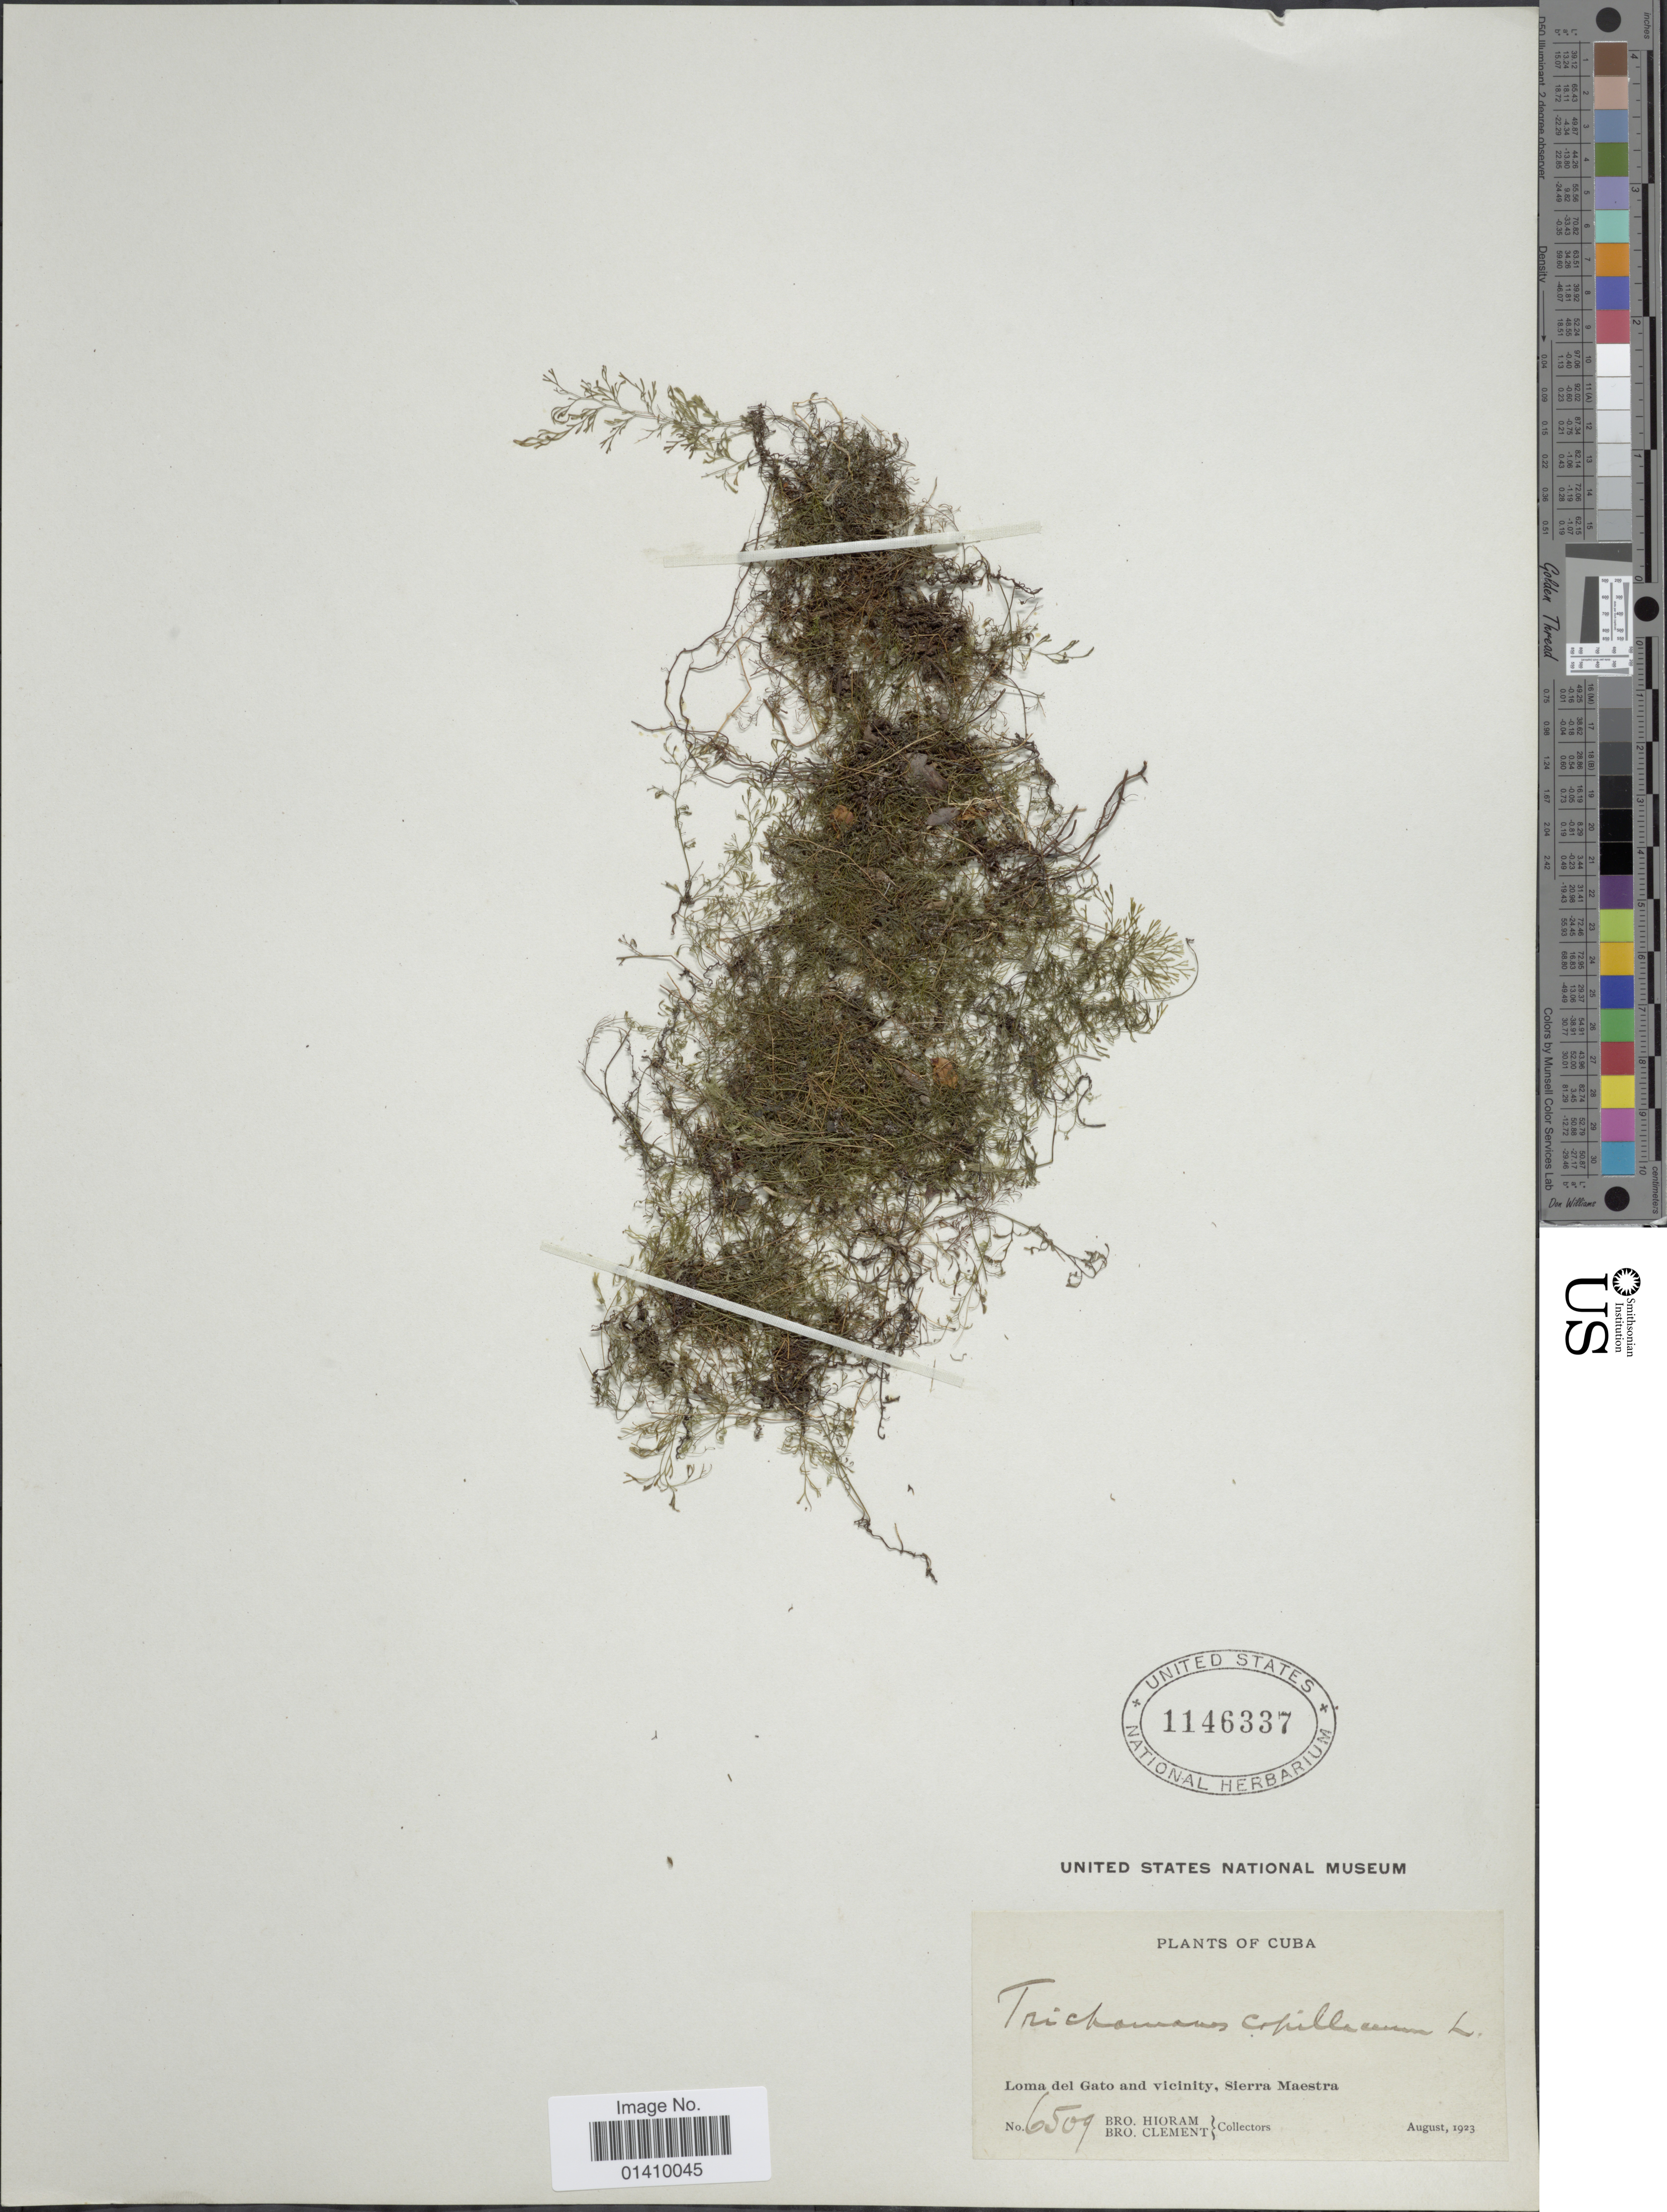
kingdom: Plantae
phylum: Tracheophyta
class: Polypodiopsida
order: Hymenophyllales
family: Hymenophyllaceae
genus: Polyphlebium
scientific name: Polyphlebium capillaceum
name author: (L.) Ebihara & Dubuisson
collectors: Bro. Hioram & B. Clement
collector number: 6509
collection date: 1923-08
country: Cuba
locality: Loma del Gato and Vicinity Sierra Maestra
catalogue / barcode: US 1146337